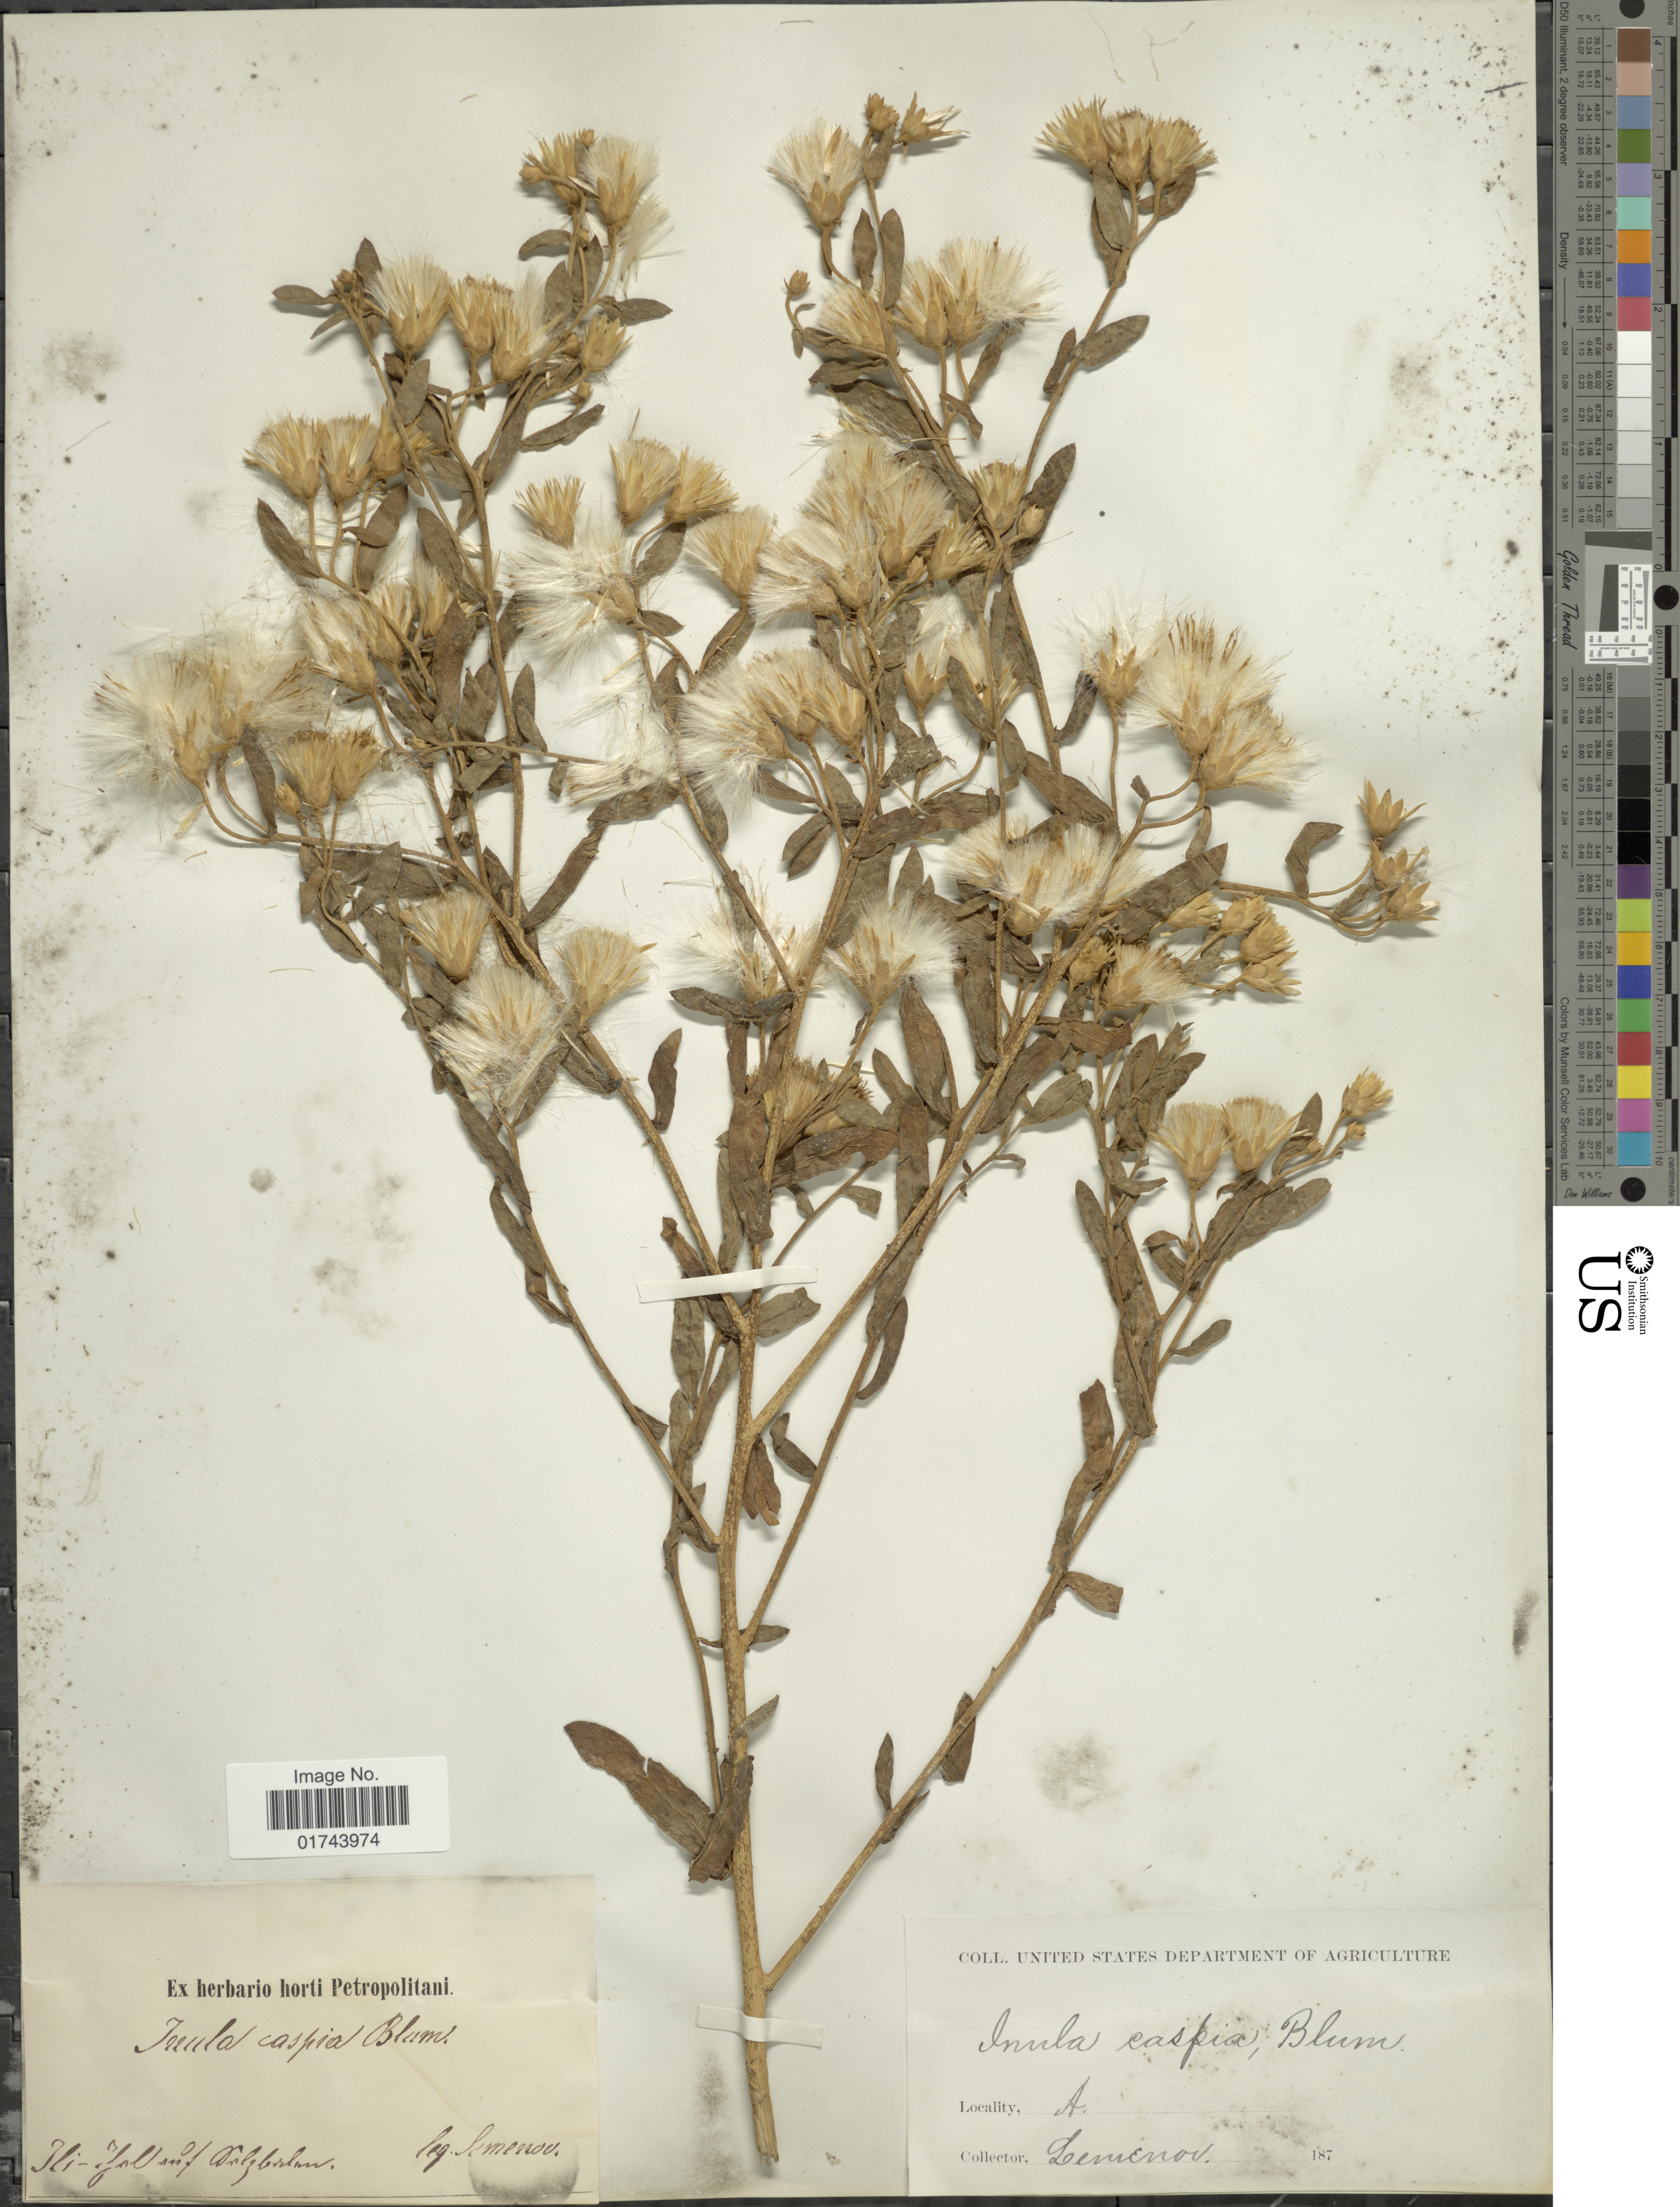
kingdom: Plantae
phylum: Tracheophyta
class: Magnoliopsida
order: Asterales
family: Asteraceae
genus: Inula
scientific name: Inula caspica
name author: Blume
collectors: -- Semenov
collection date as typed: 187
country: Kazakhstan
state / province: Almaty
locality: Ili-Hall in of Anborslan